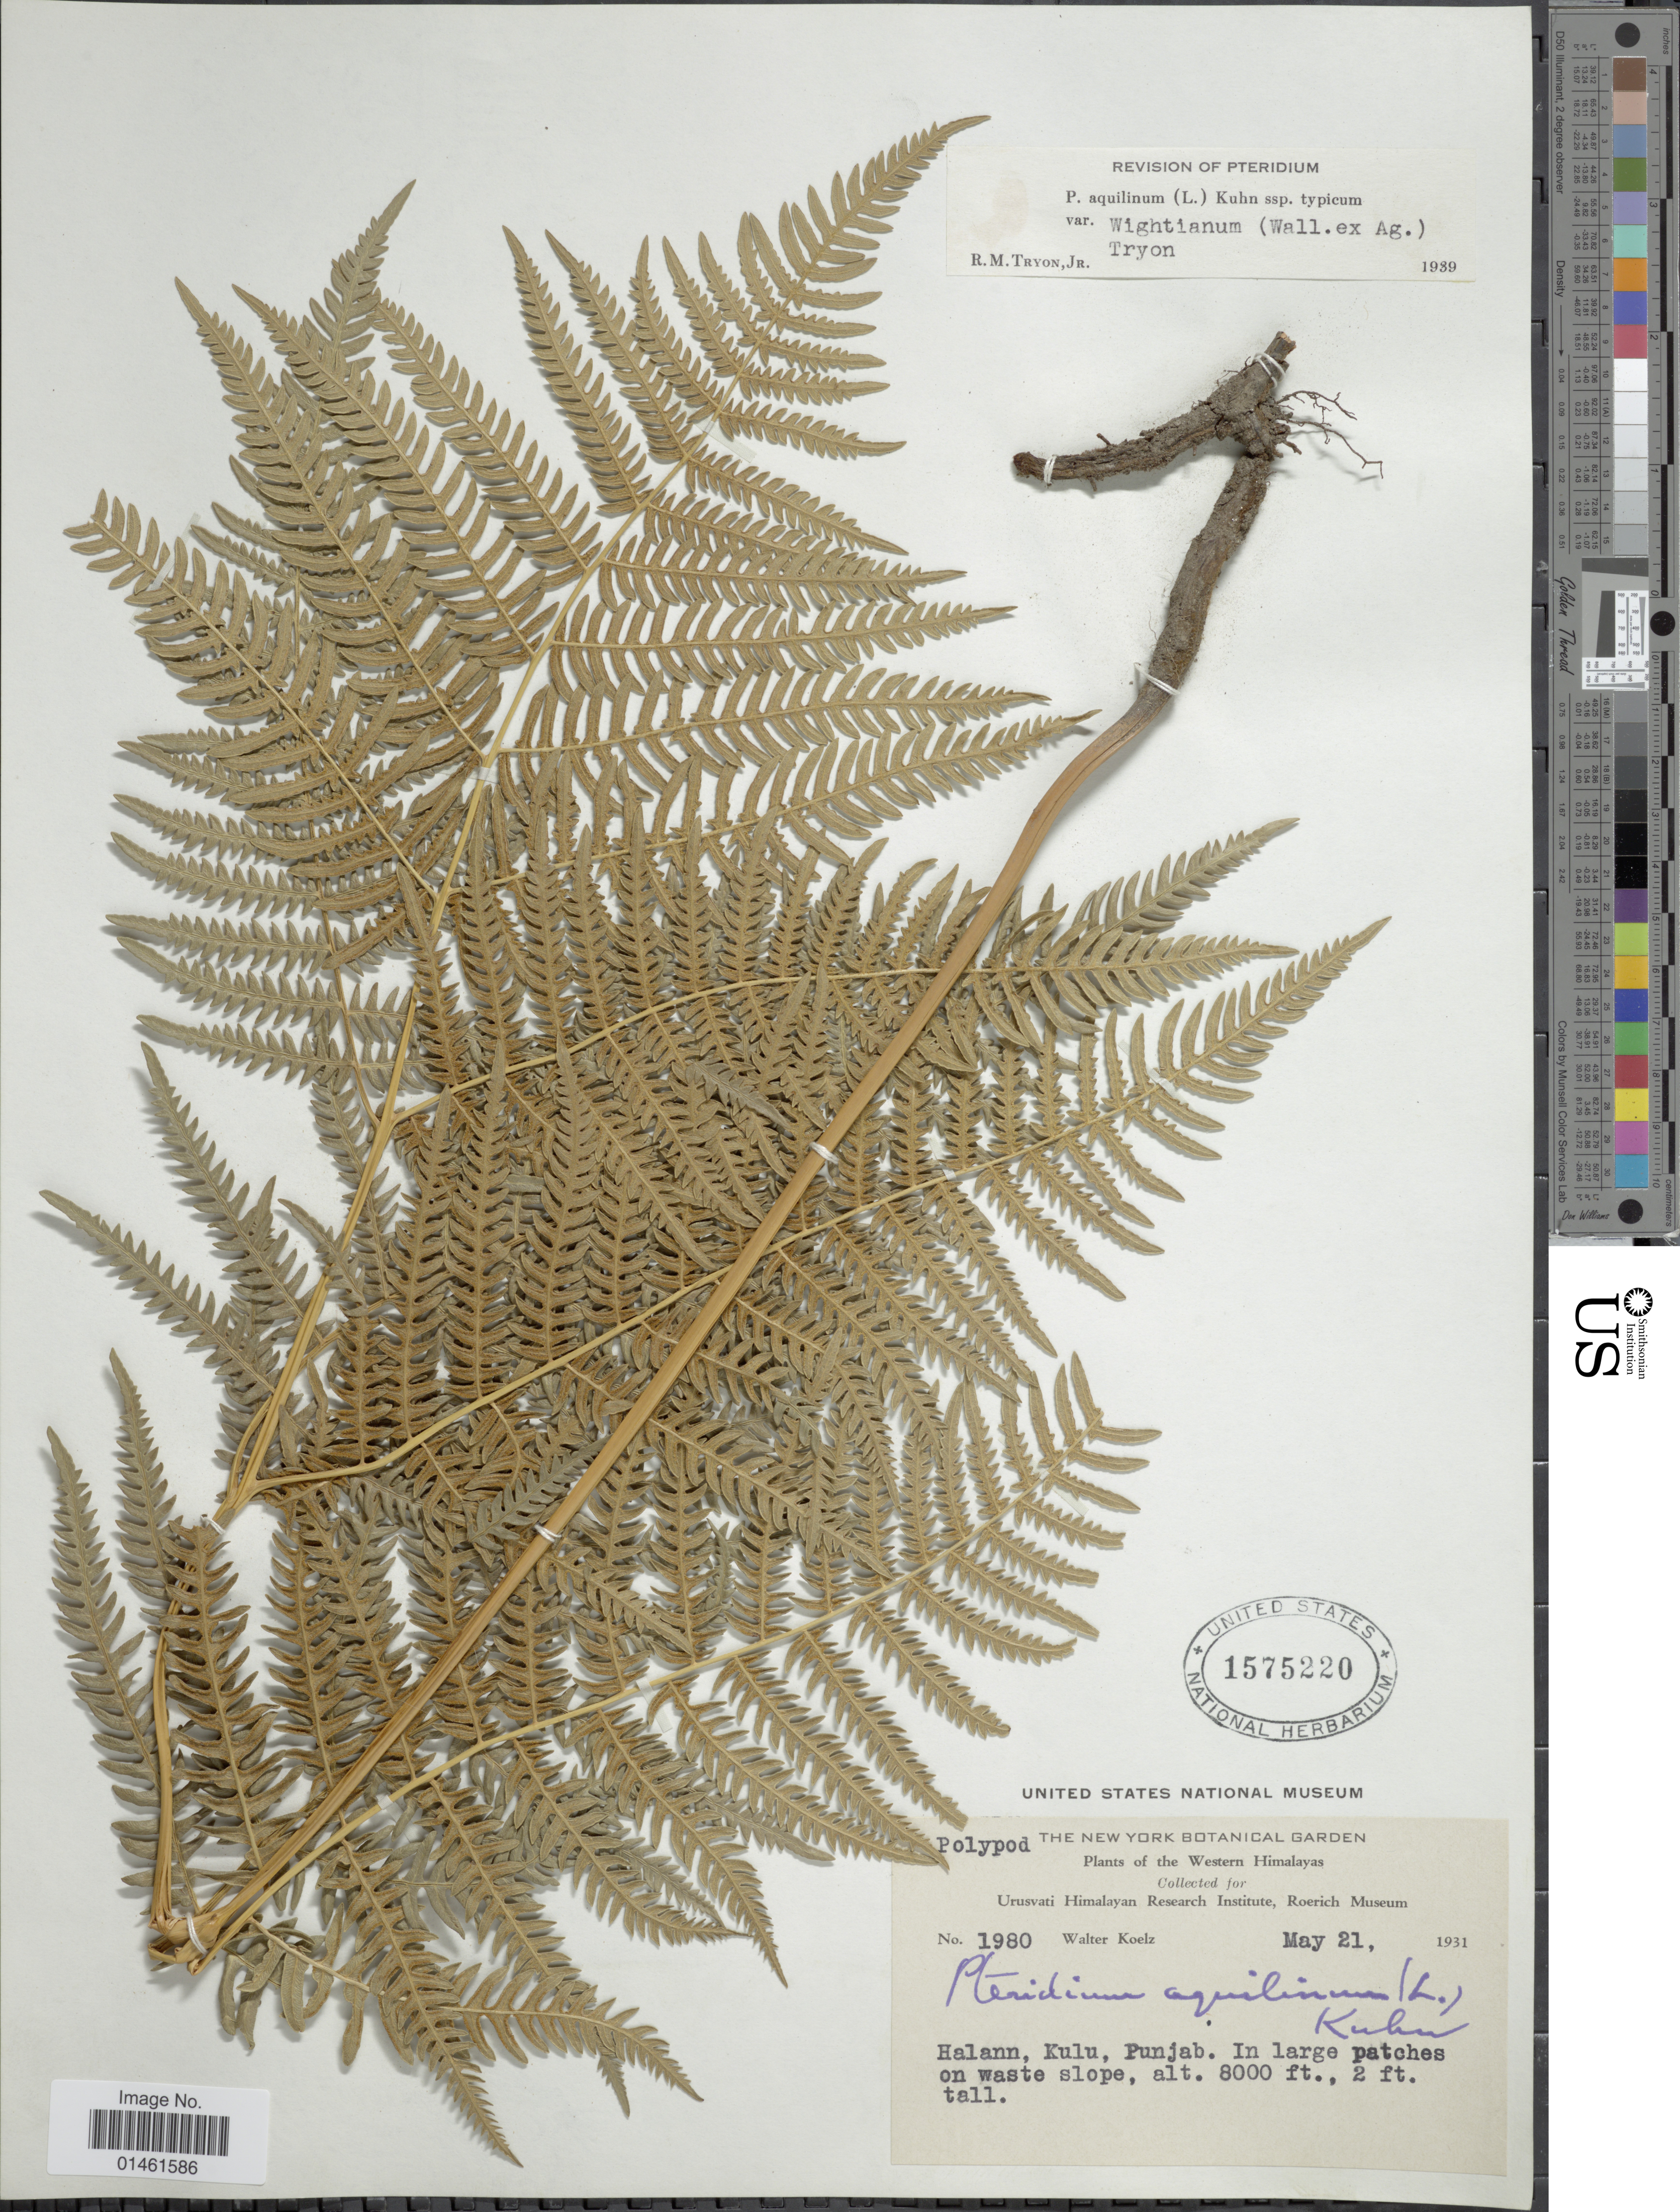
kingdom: Plantae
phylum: Tracheophyta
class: Polypodiopsida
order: Polypodiales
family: Dennstaedtiaceae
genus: Pteridium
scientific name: Pteridium aquilinum var. wightianum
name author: (J. Agardh) R.M. Tryon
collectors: W. N. Koelz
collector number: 1980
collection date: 1931-05-21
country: India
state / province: Punjab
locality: Western Himalayas, Halann, Kulu, Punjab, in latge patches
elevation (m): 2438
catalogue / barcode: US 1575220